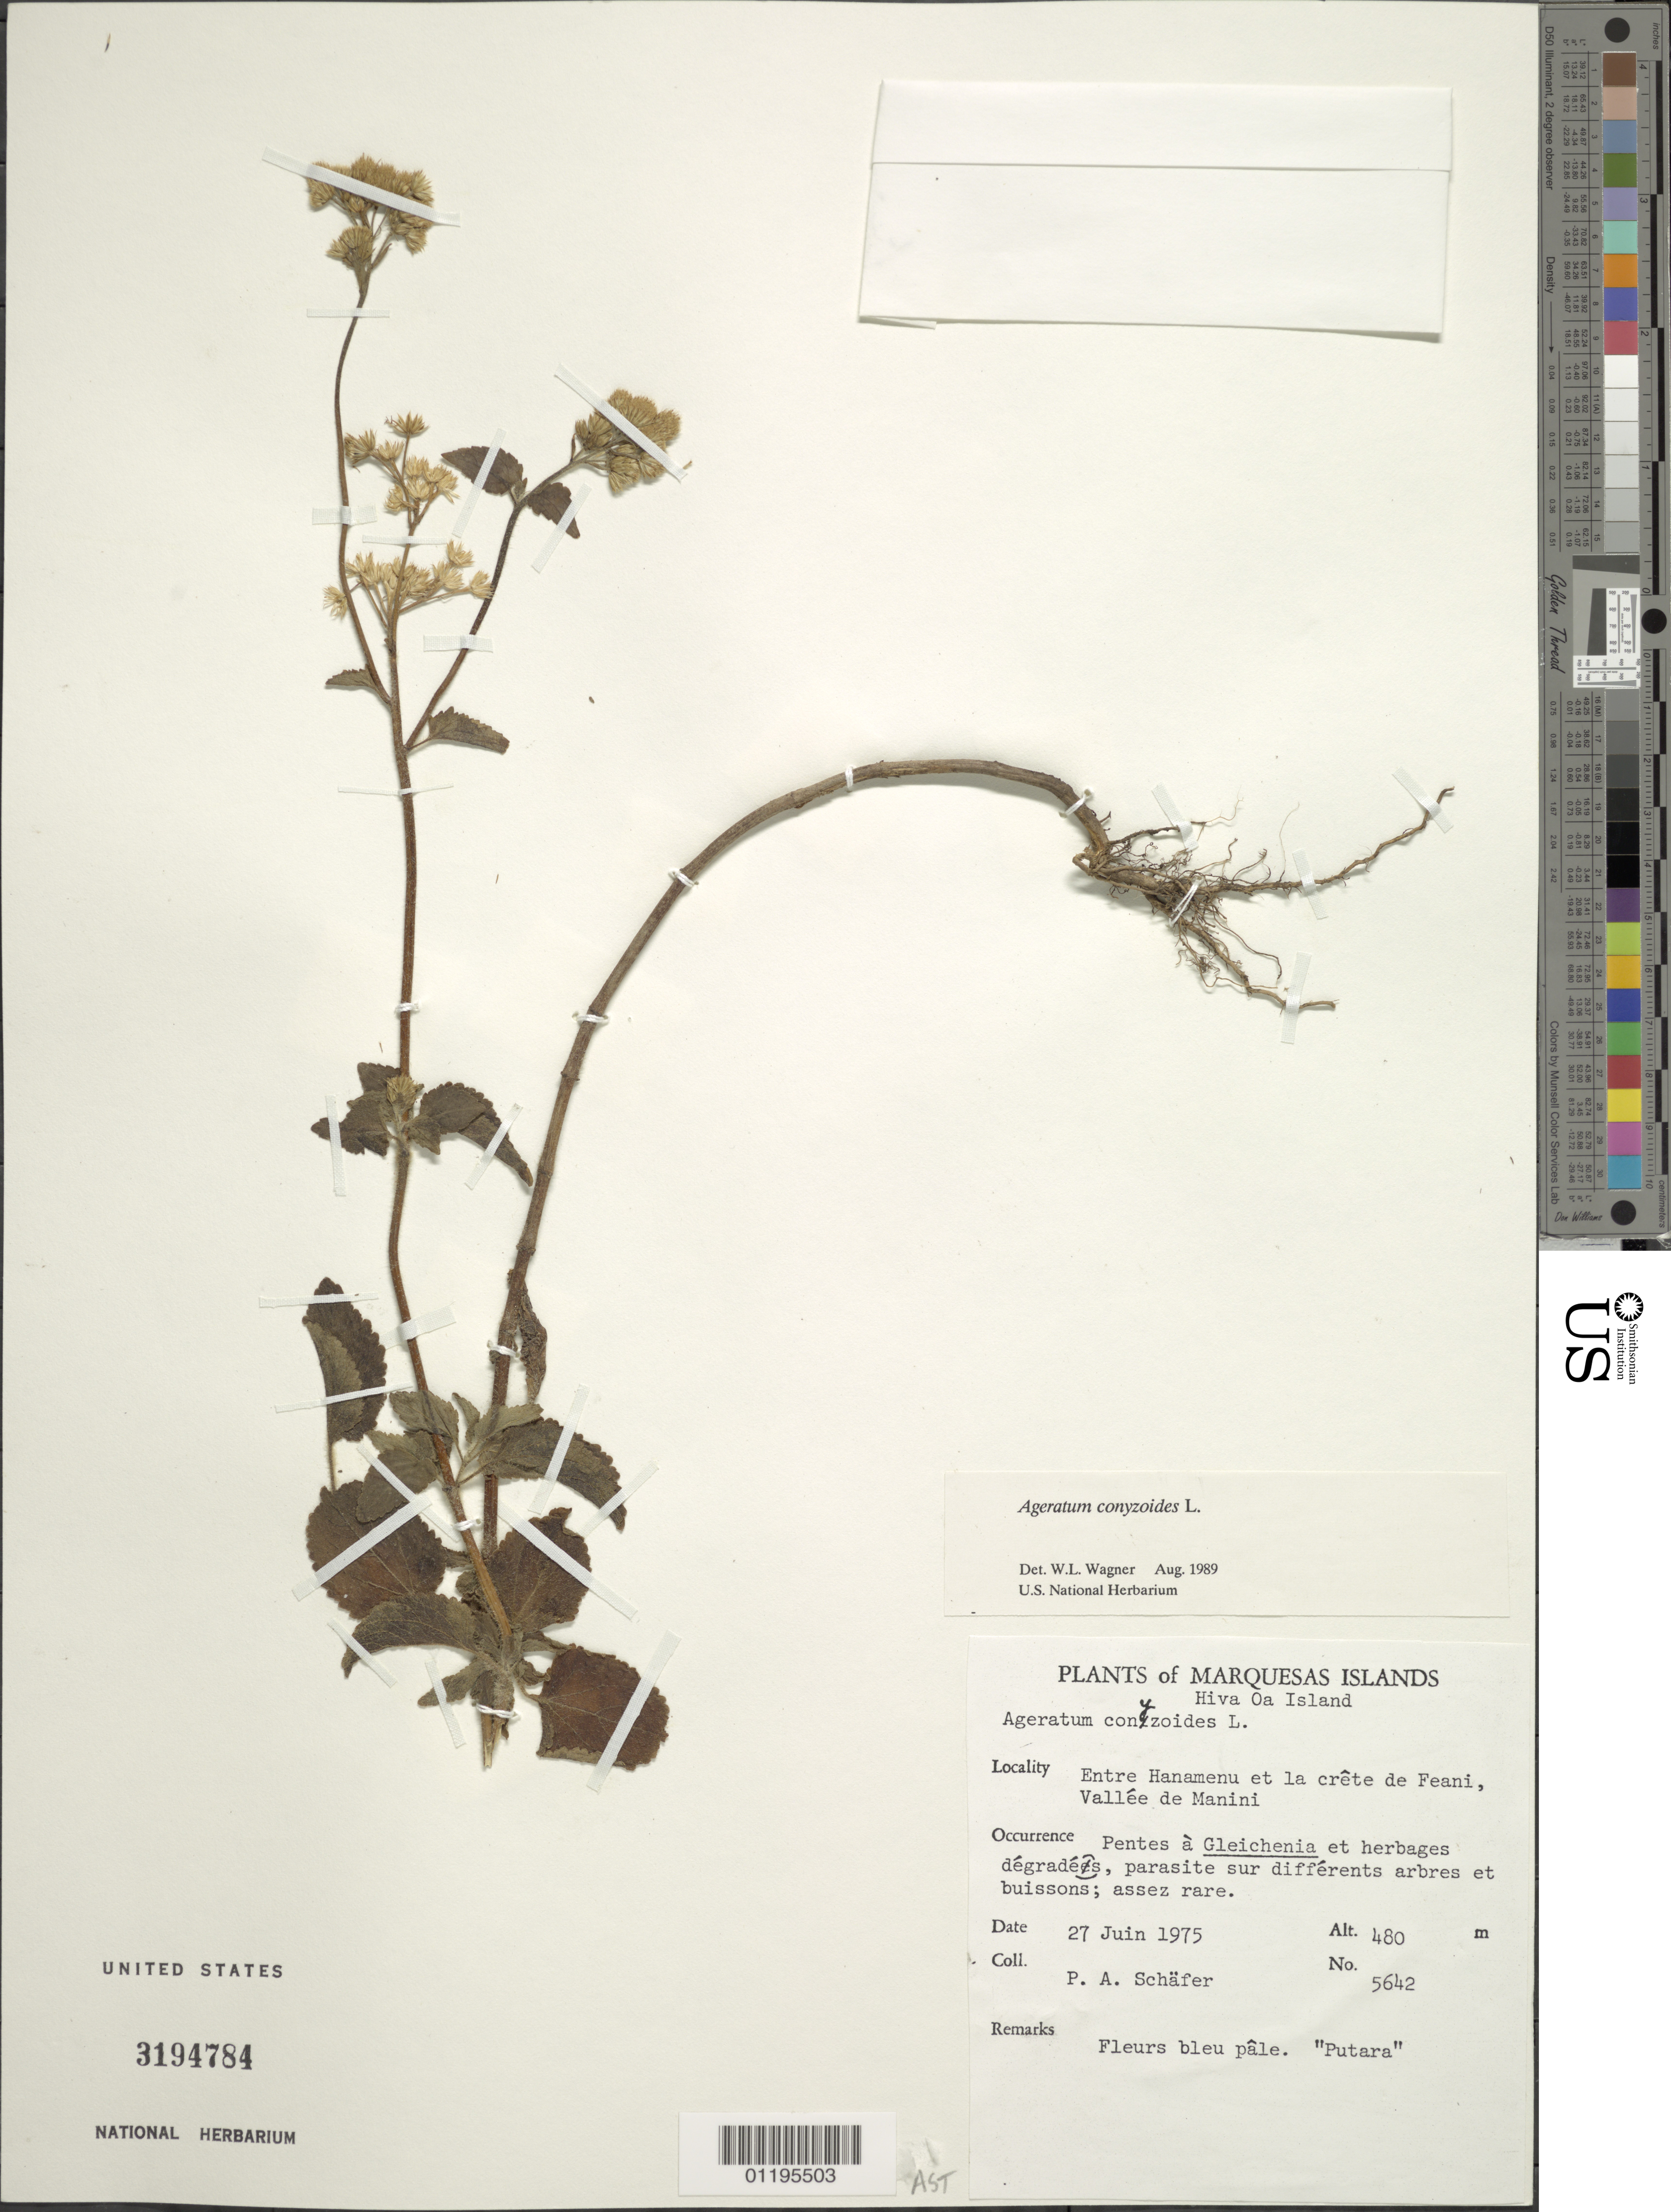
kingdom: Plantae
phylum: Tracheophyta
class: Magnoliopsida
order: Asterales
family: Asteraceae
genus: Ageratum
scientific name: Ageratum conyzoides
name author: L.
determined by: Wagner, W. L., (BOT), Smithsonian Institution - National Museum of Natural History (UNITED STATES)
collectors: P. A. Schäfer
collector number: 5642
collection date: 1975-06-27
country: French Polynesia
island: Hiva Oa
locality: Entre Hanamenu et la crête de Feani, vallée de Manini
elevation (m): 480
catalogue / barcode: US 3194784